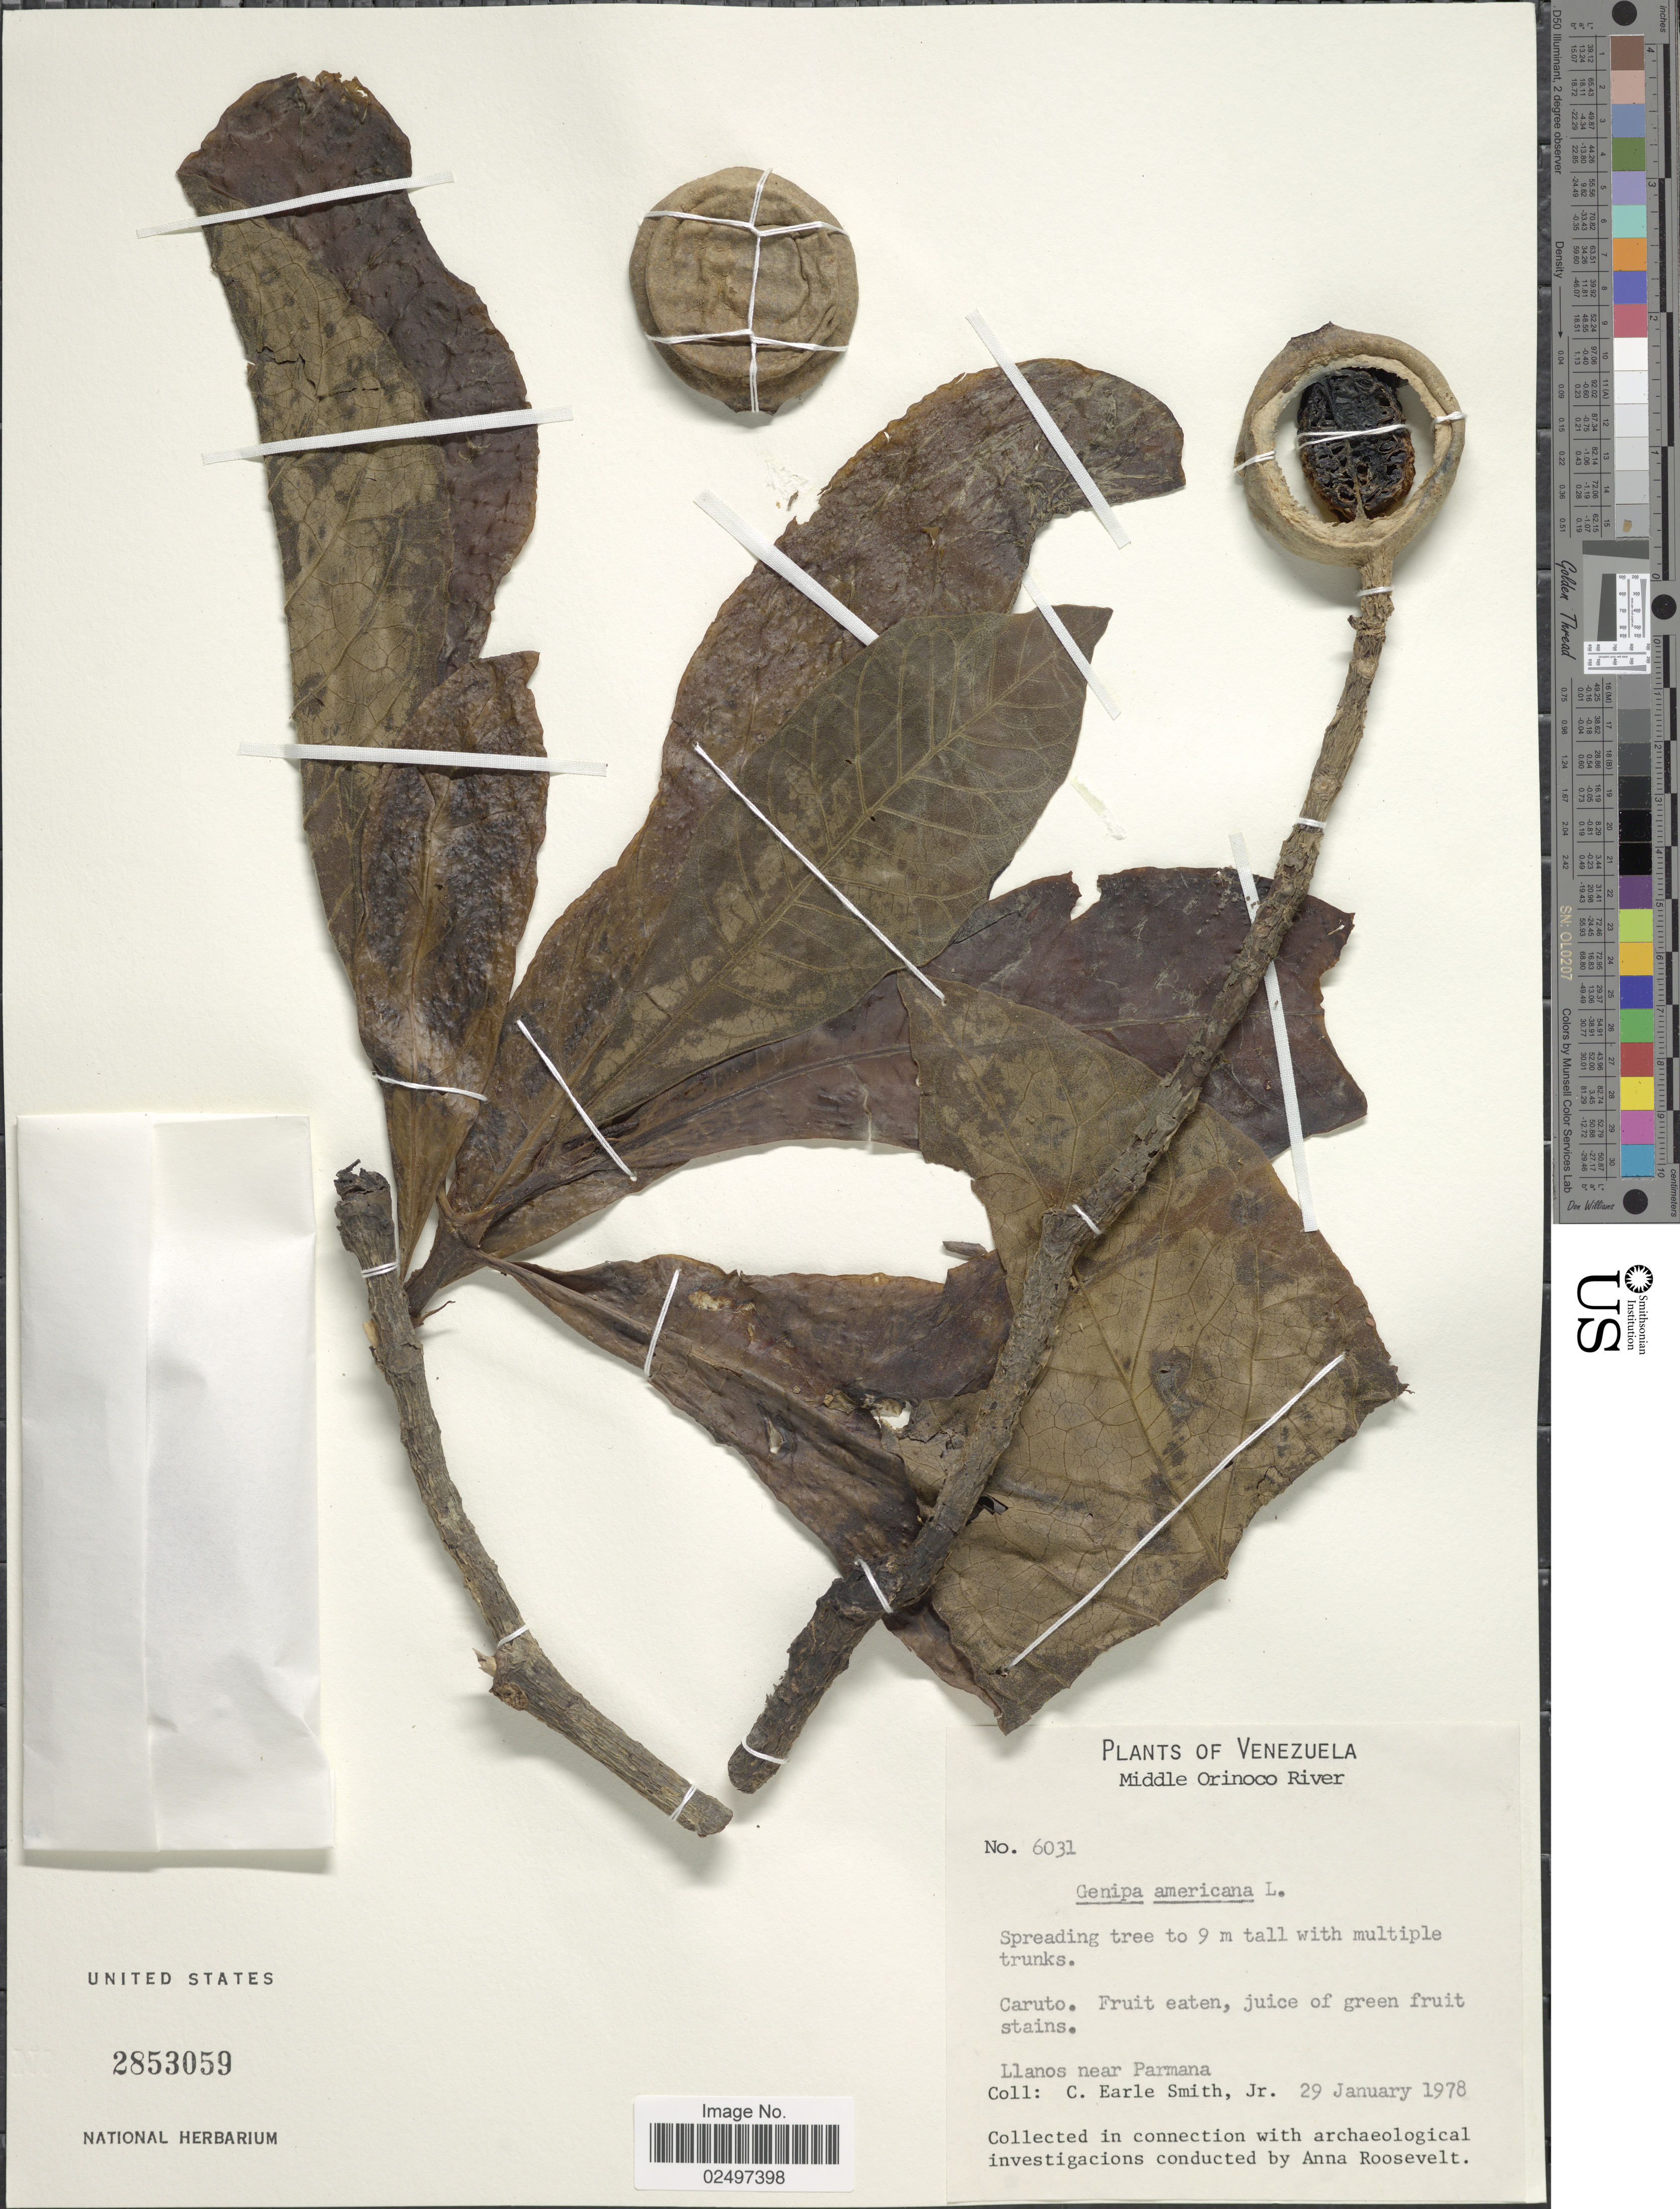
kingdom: Plantae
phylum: Tracheophyta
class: Magnoliopsida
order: Gentianales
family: Rubiaceae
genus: Genipa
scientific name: Genipa americana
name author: L.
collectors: C. E. Smith Jr.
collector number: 6031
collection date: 1978-01-29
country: Venezuela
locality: Middle Orinoco River. Llanos near Parmana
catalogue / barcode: US 2853059